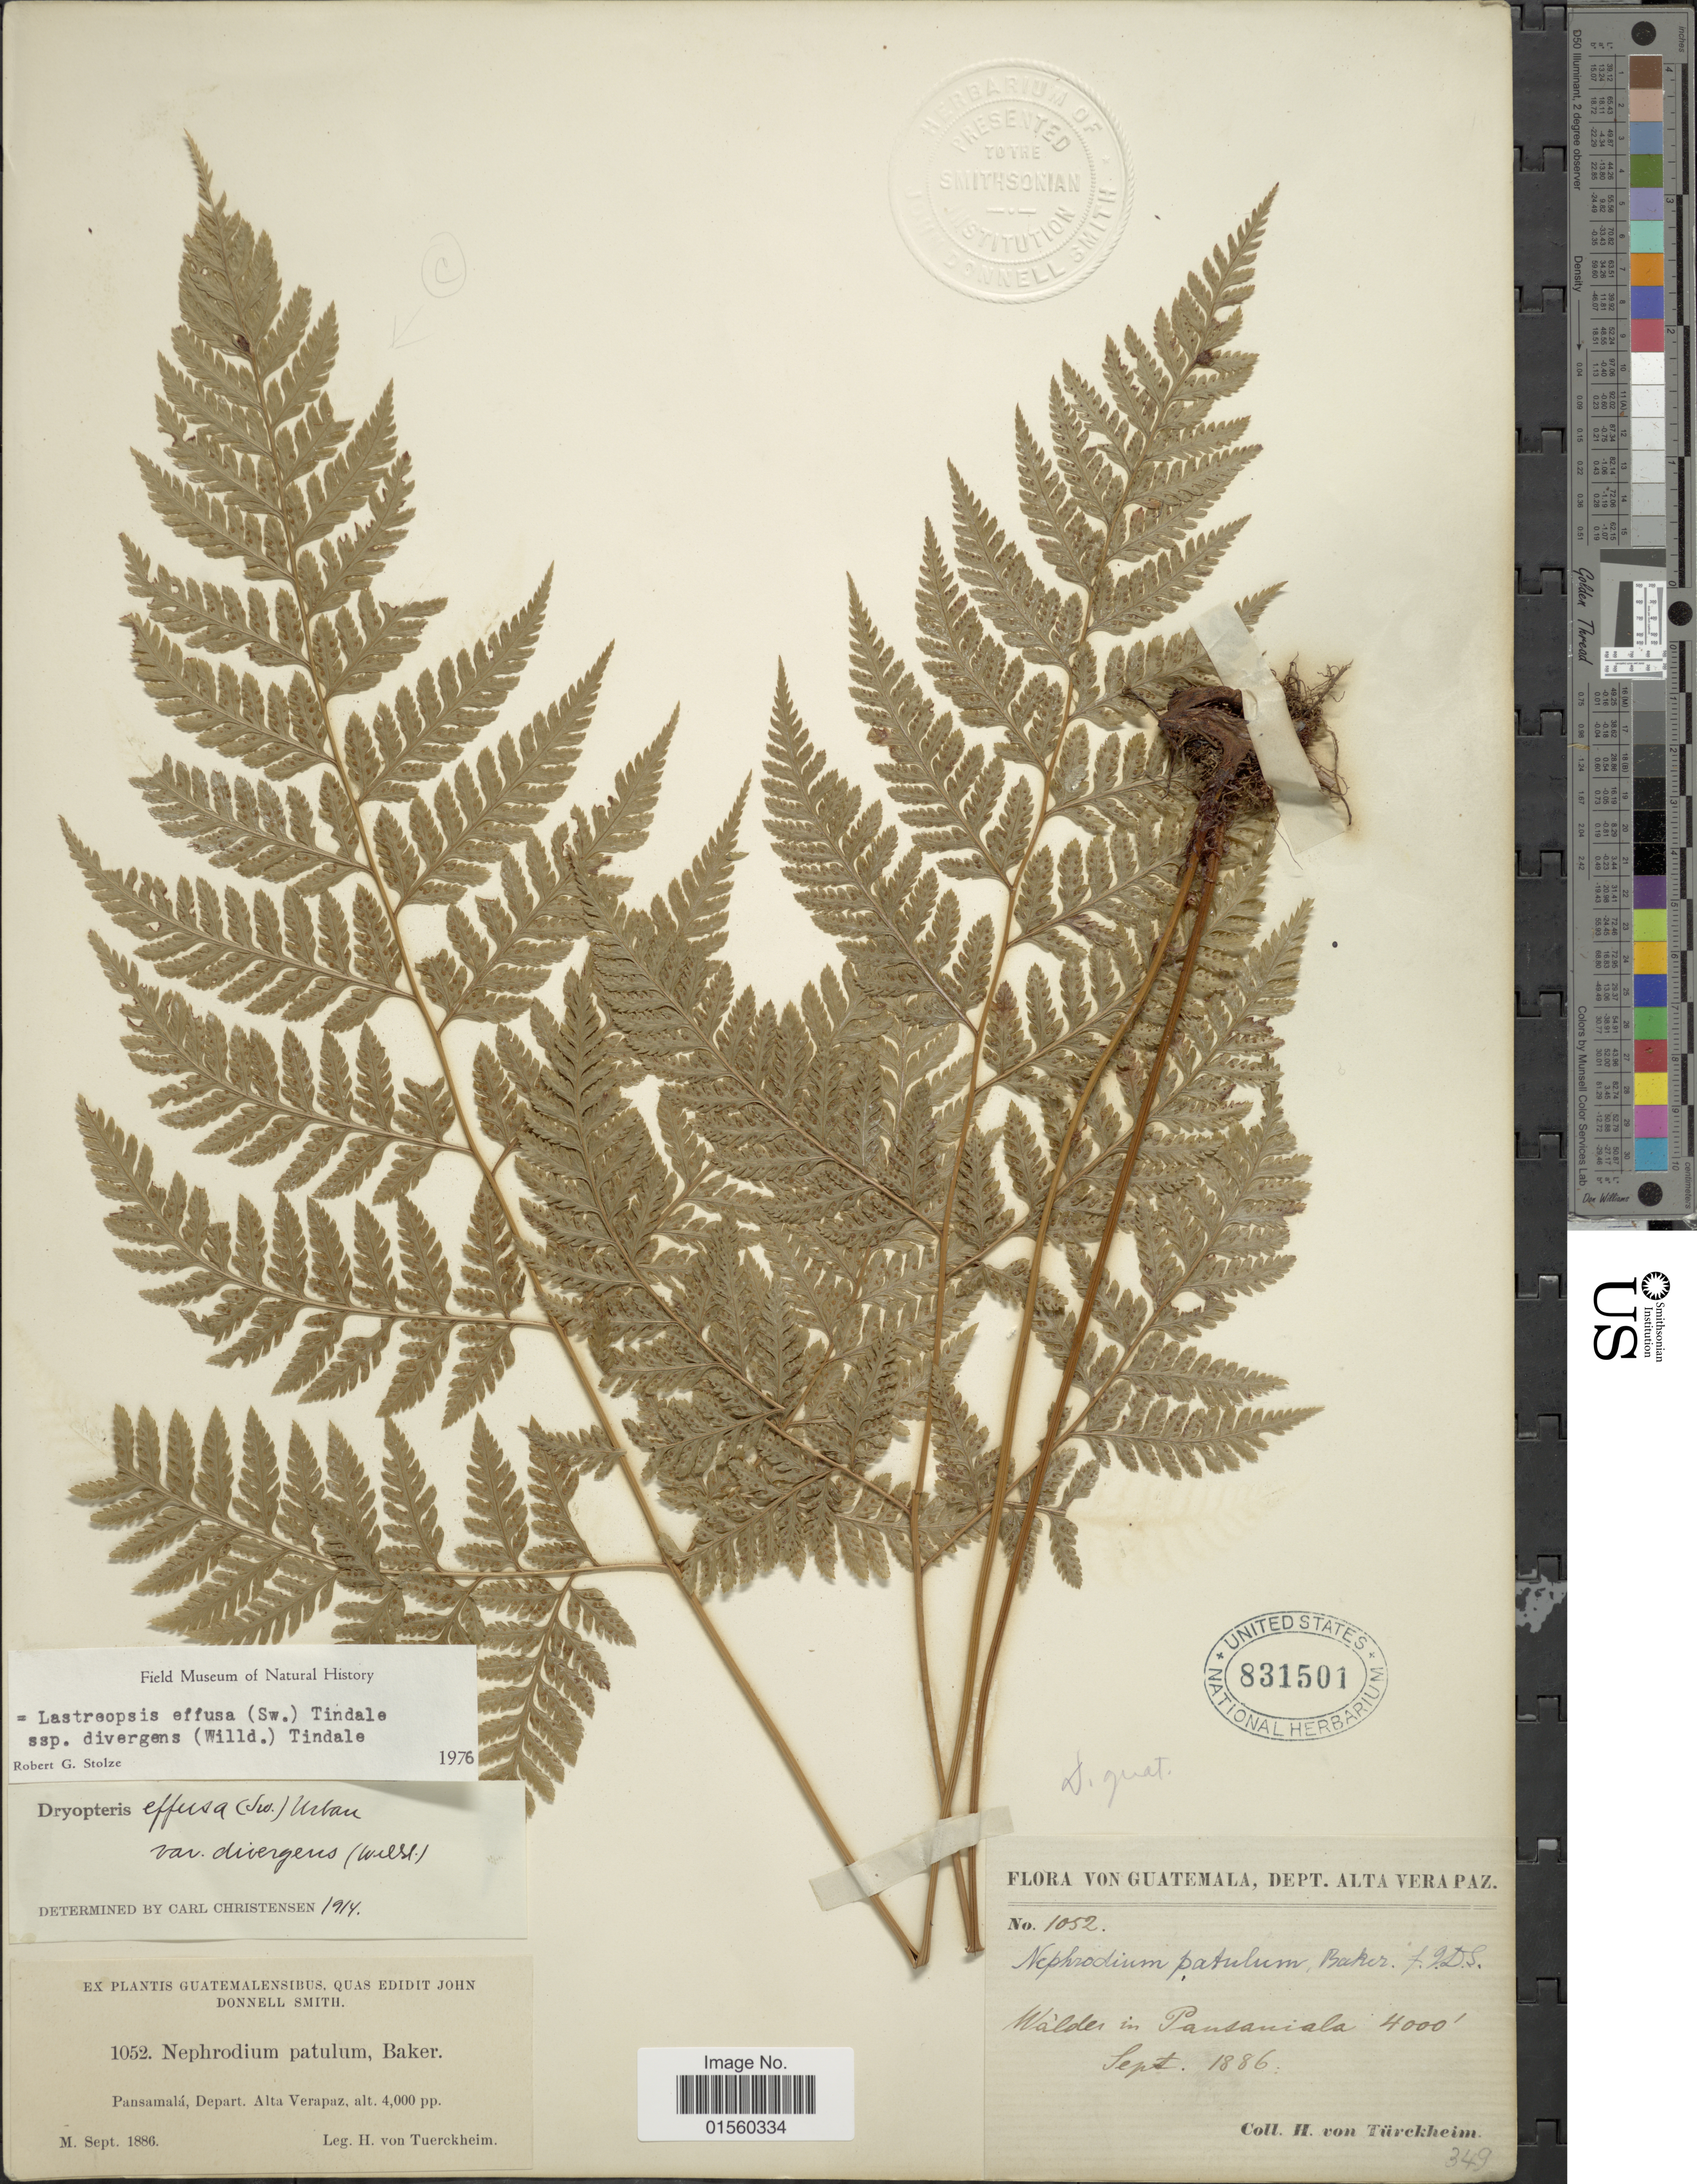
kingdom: Plantae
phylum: Tracheophyta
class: Polypodiopsida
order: Polypodiales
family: Dryopteridaceae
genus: Parapolystichum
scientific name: Parapolystichum effusum var. effusum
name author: (Sw.) Ching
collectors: H. von Türckheim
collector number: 1052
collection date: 1886-09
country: Guatemala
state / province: Alta Verapaz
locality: Guatemalensibus, Dept. Alta Vera Paz, walden in Pansaniala, Pansamala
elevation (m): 1219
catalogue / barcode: US 831501